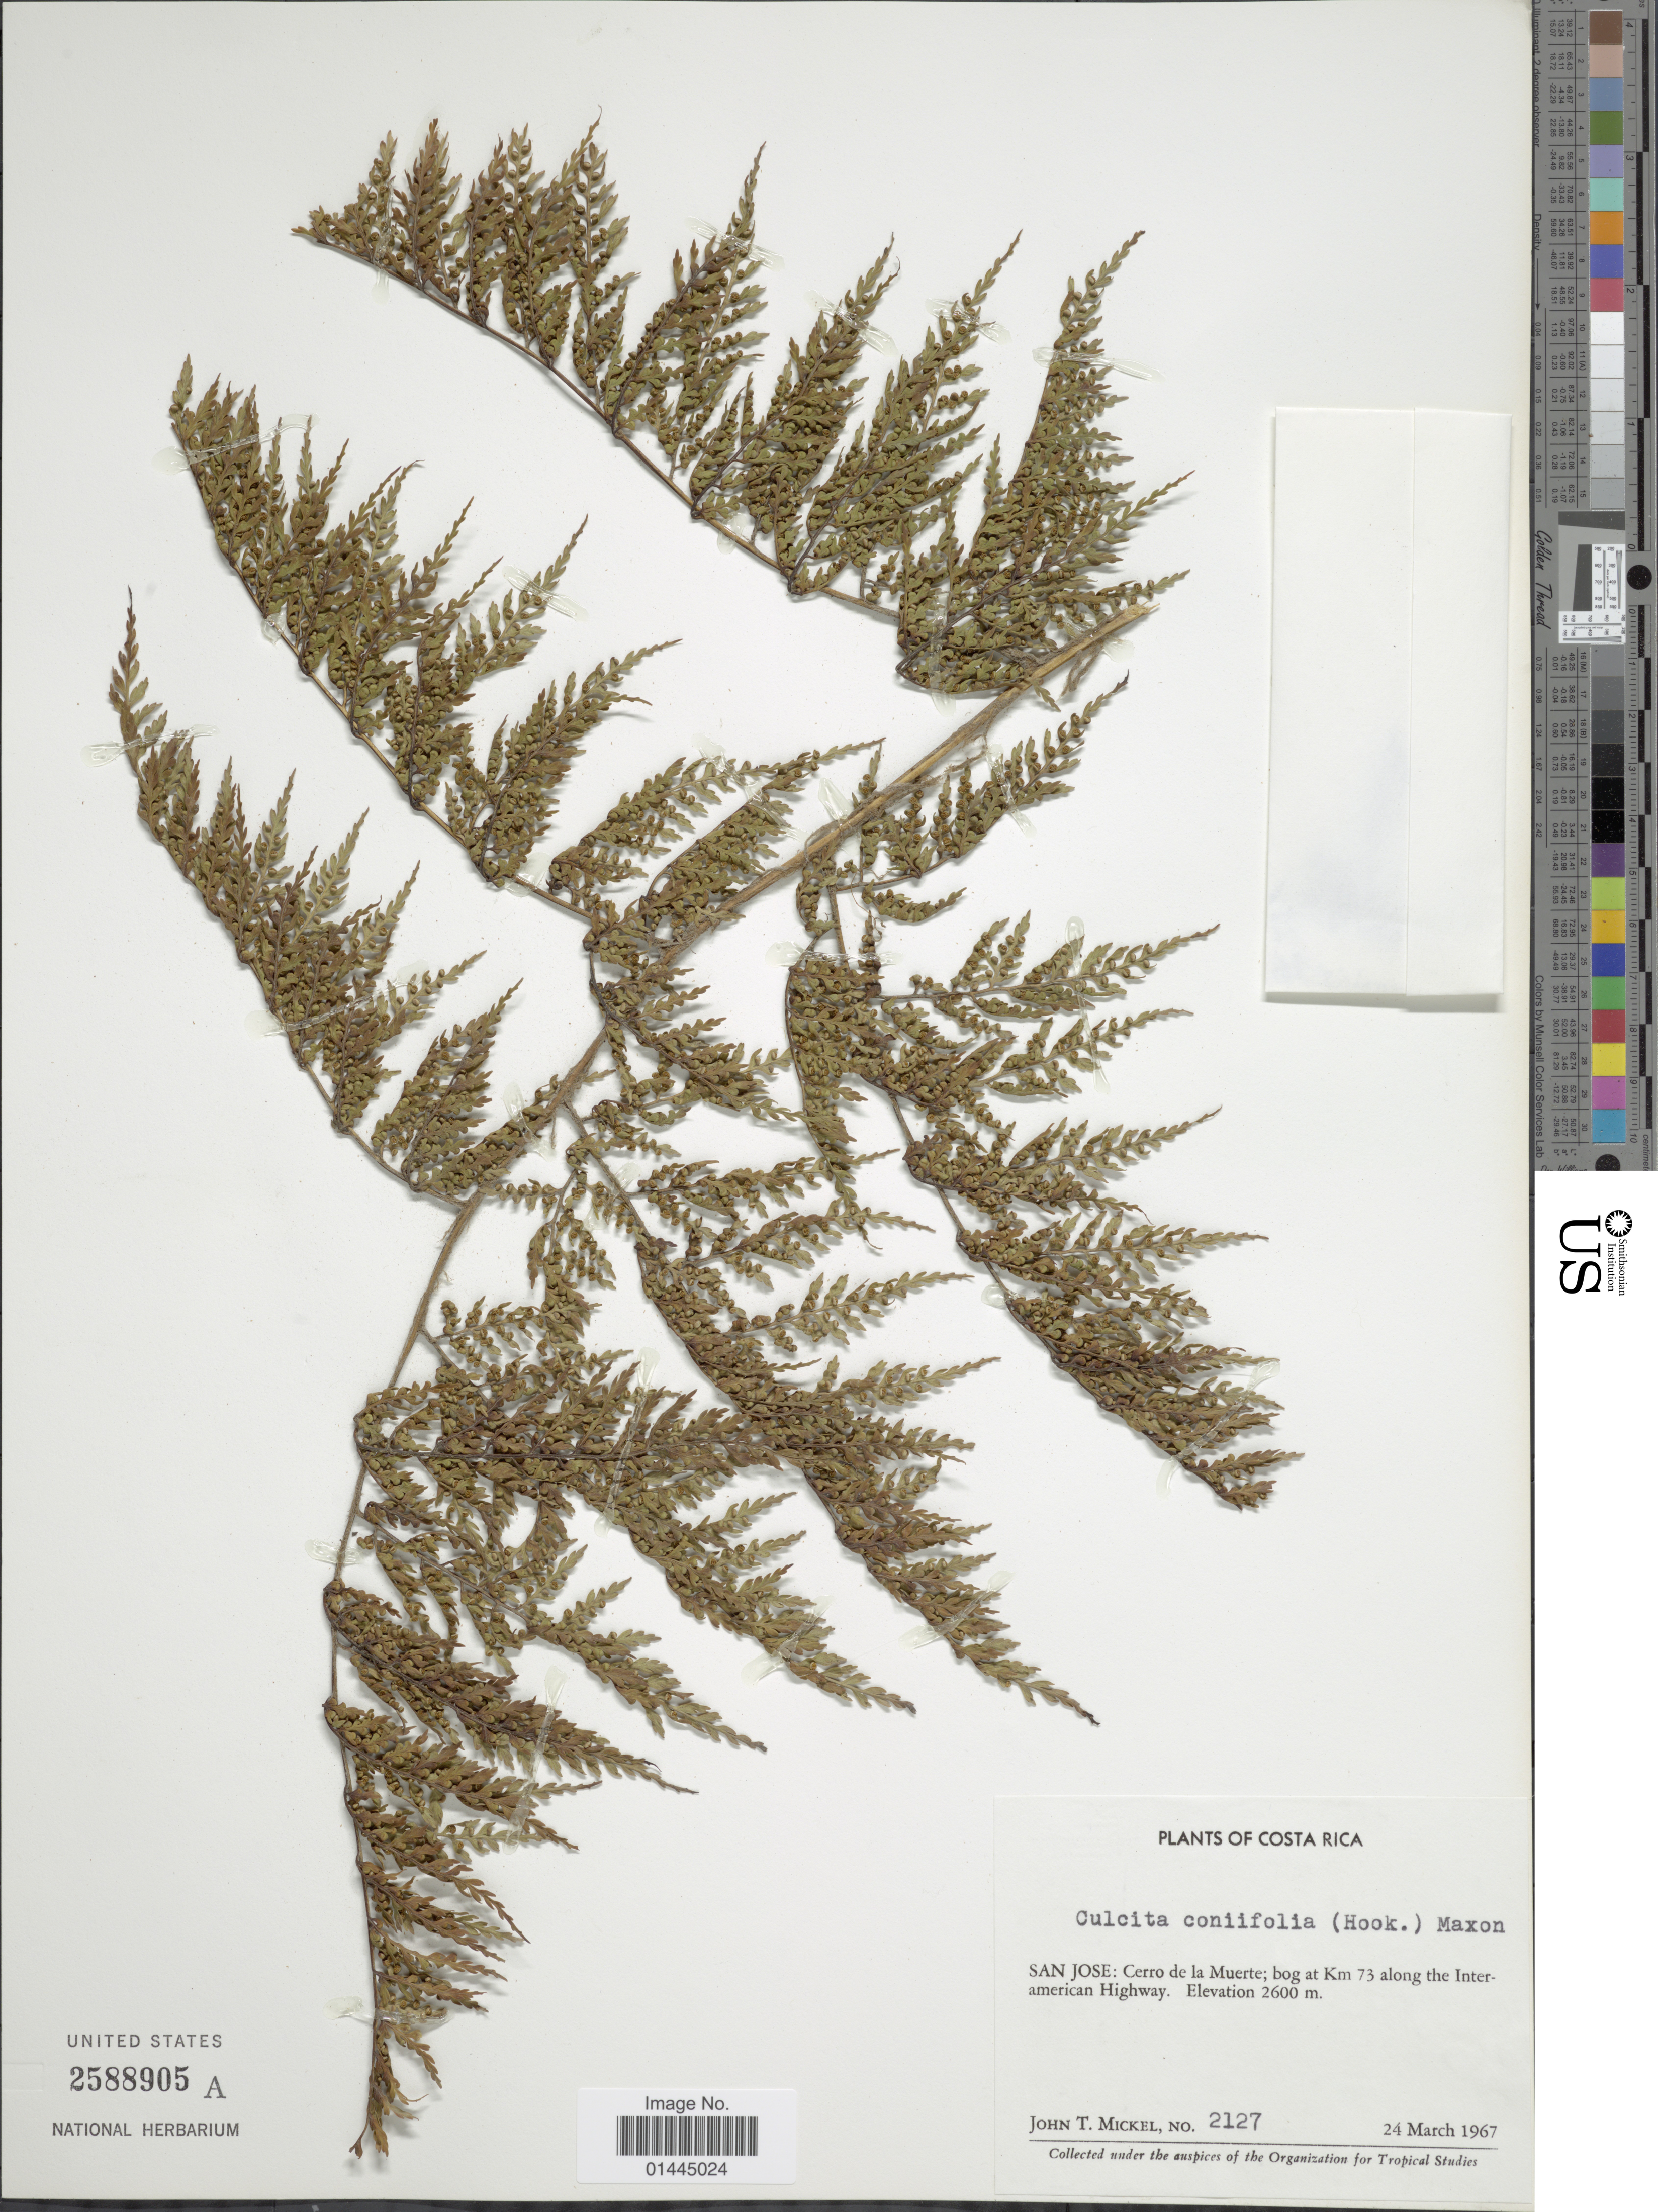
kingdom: Plantae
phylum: Tracheophyta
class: Polypodiopsida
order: Cyatheales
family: Culcitaceae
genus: Culcita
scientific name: Culcita coniifolia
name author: (Hook.) Maxon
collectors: J. T. Mickel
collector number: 2127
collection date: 1967-03-24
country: Costa Rica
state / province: San José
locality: Cerro de la Muerte; bog at Km 73 along Interamerican Highway.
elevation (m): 2600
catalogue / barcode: US 2588905A